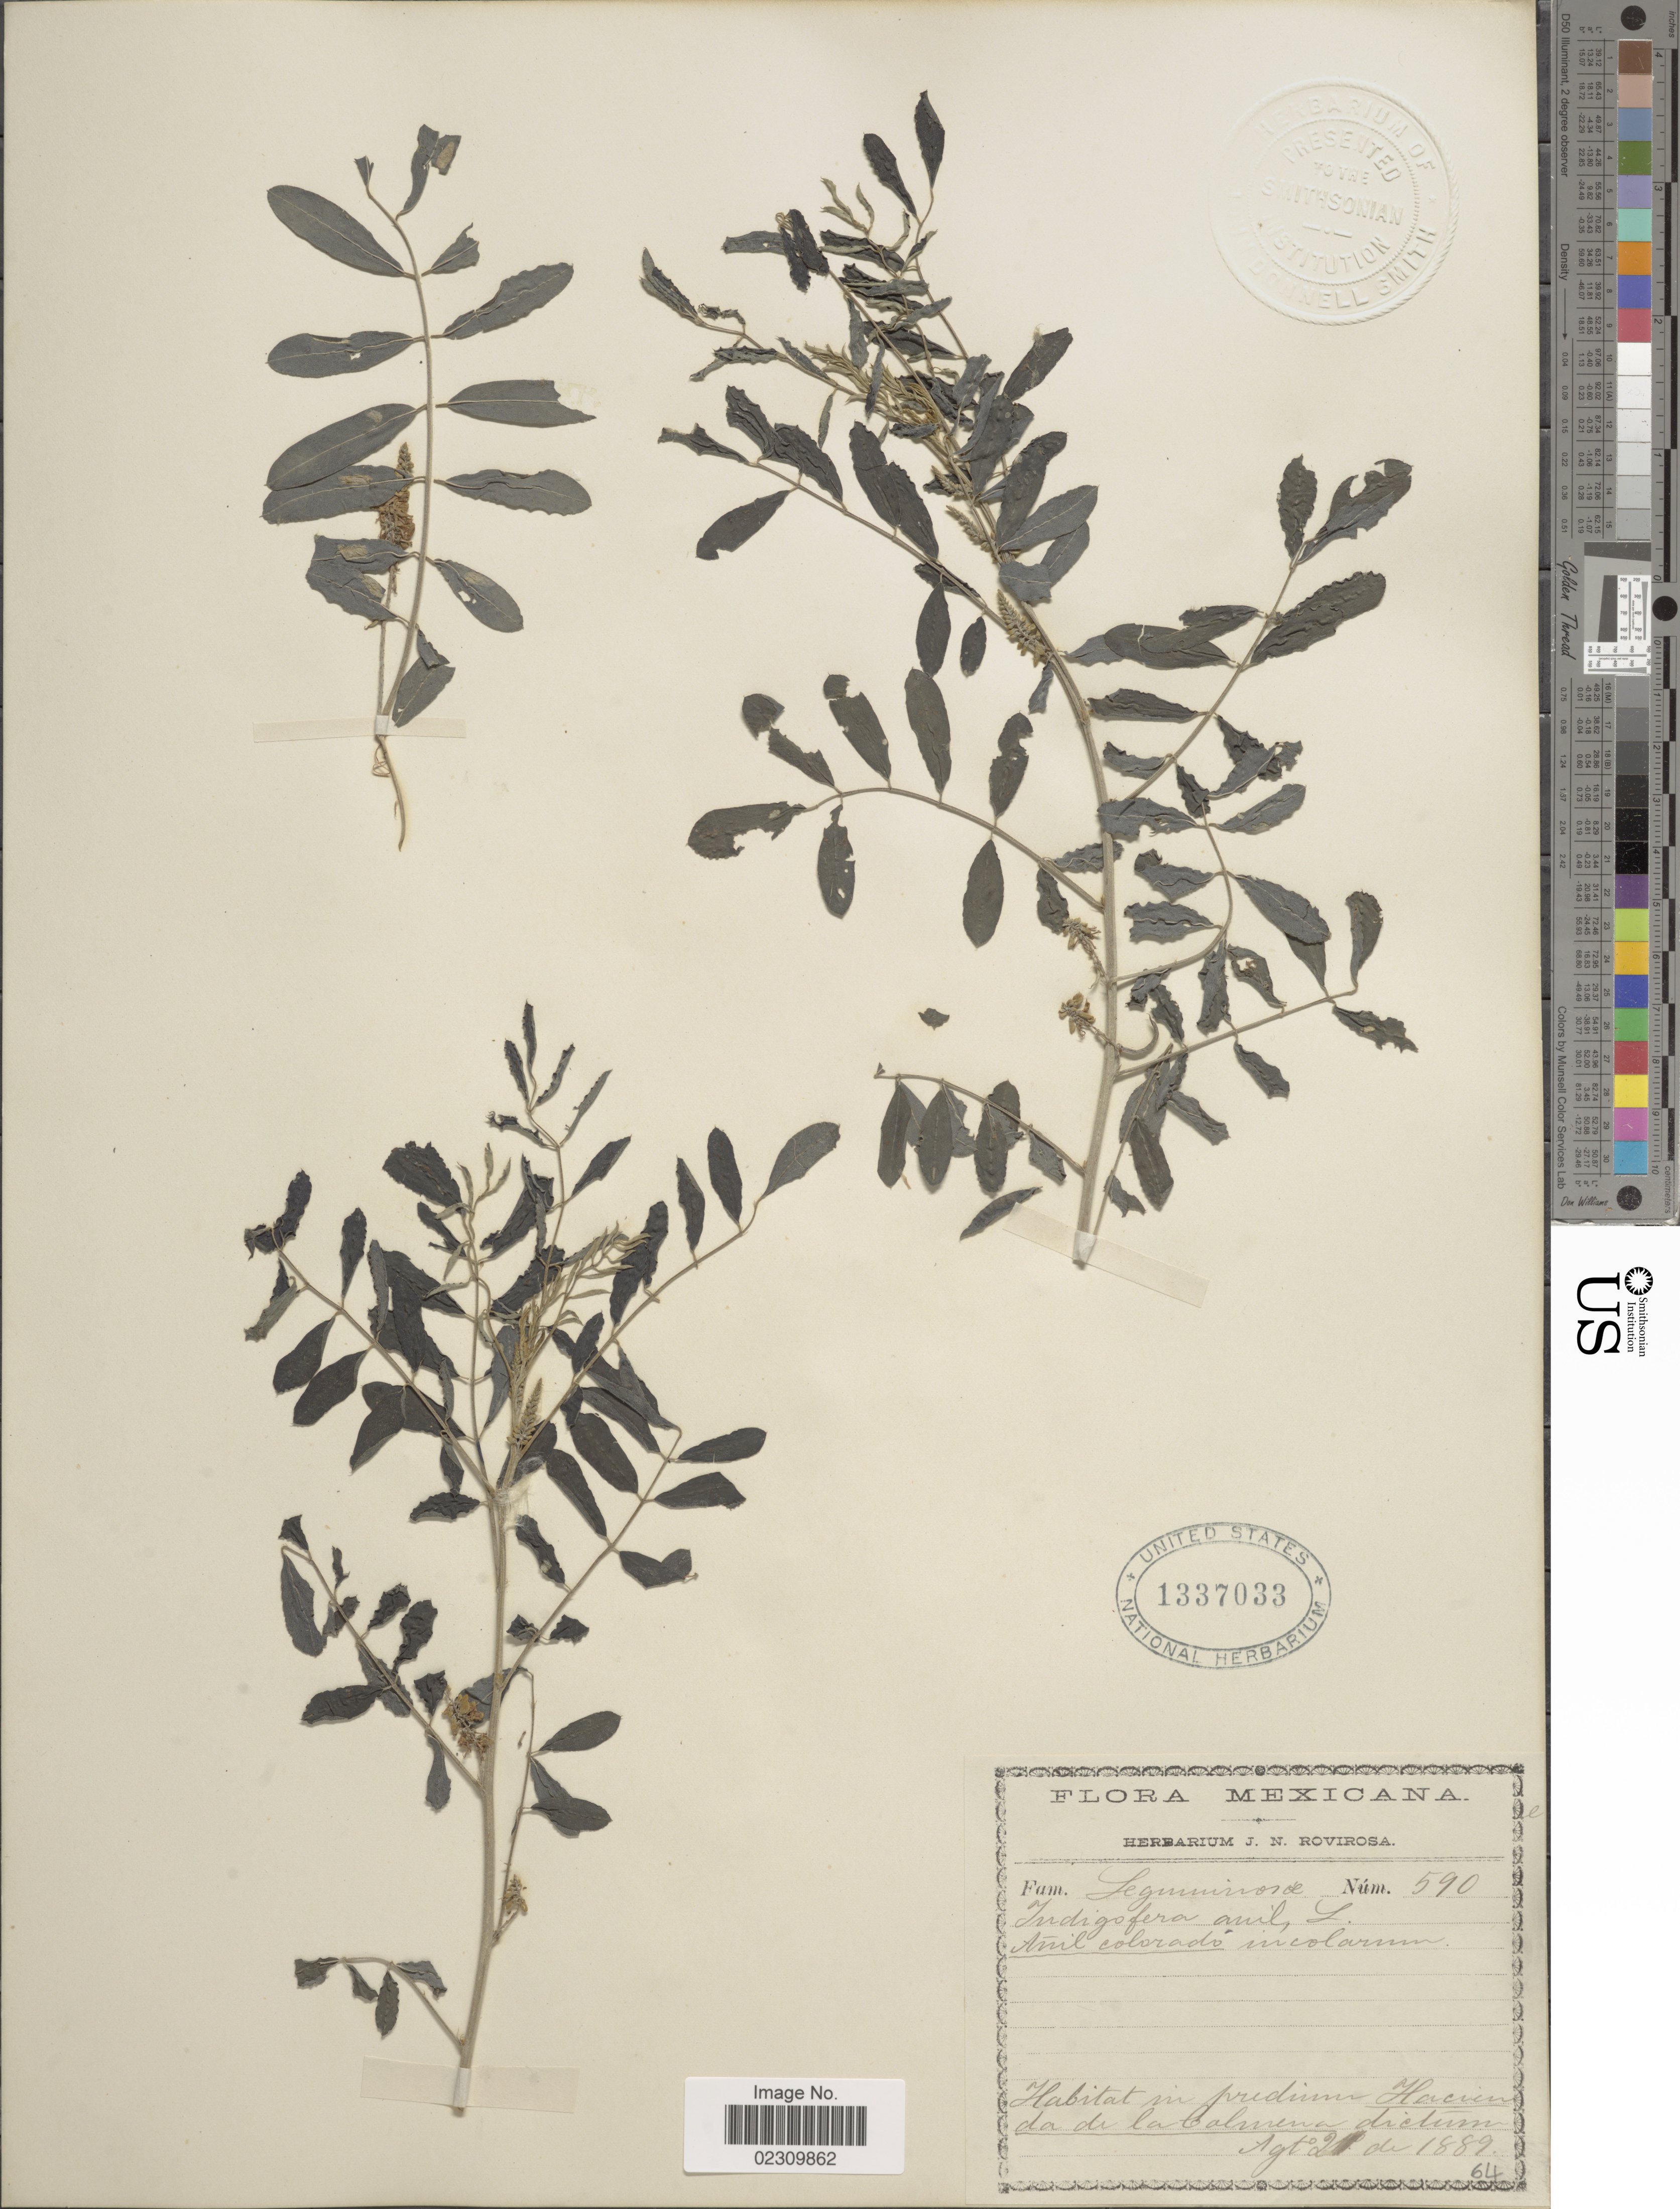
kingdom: Plantae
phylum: Tracheophyta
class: Magnoliopsida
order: Fabales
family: Fabaceae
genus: Indigofera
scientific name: Indigofera suffruticosa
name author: Mill.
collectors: ex herb. J. N. Rovirosa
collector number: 590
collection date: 1889-08-21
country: Mexico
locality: Hacienda de la Calmena dictum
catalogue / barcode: US 1337033